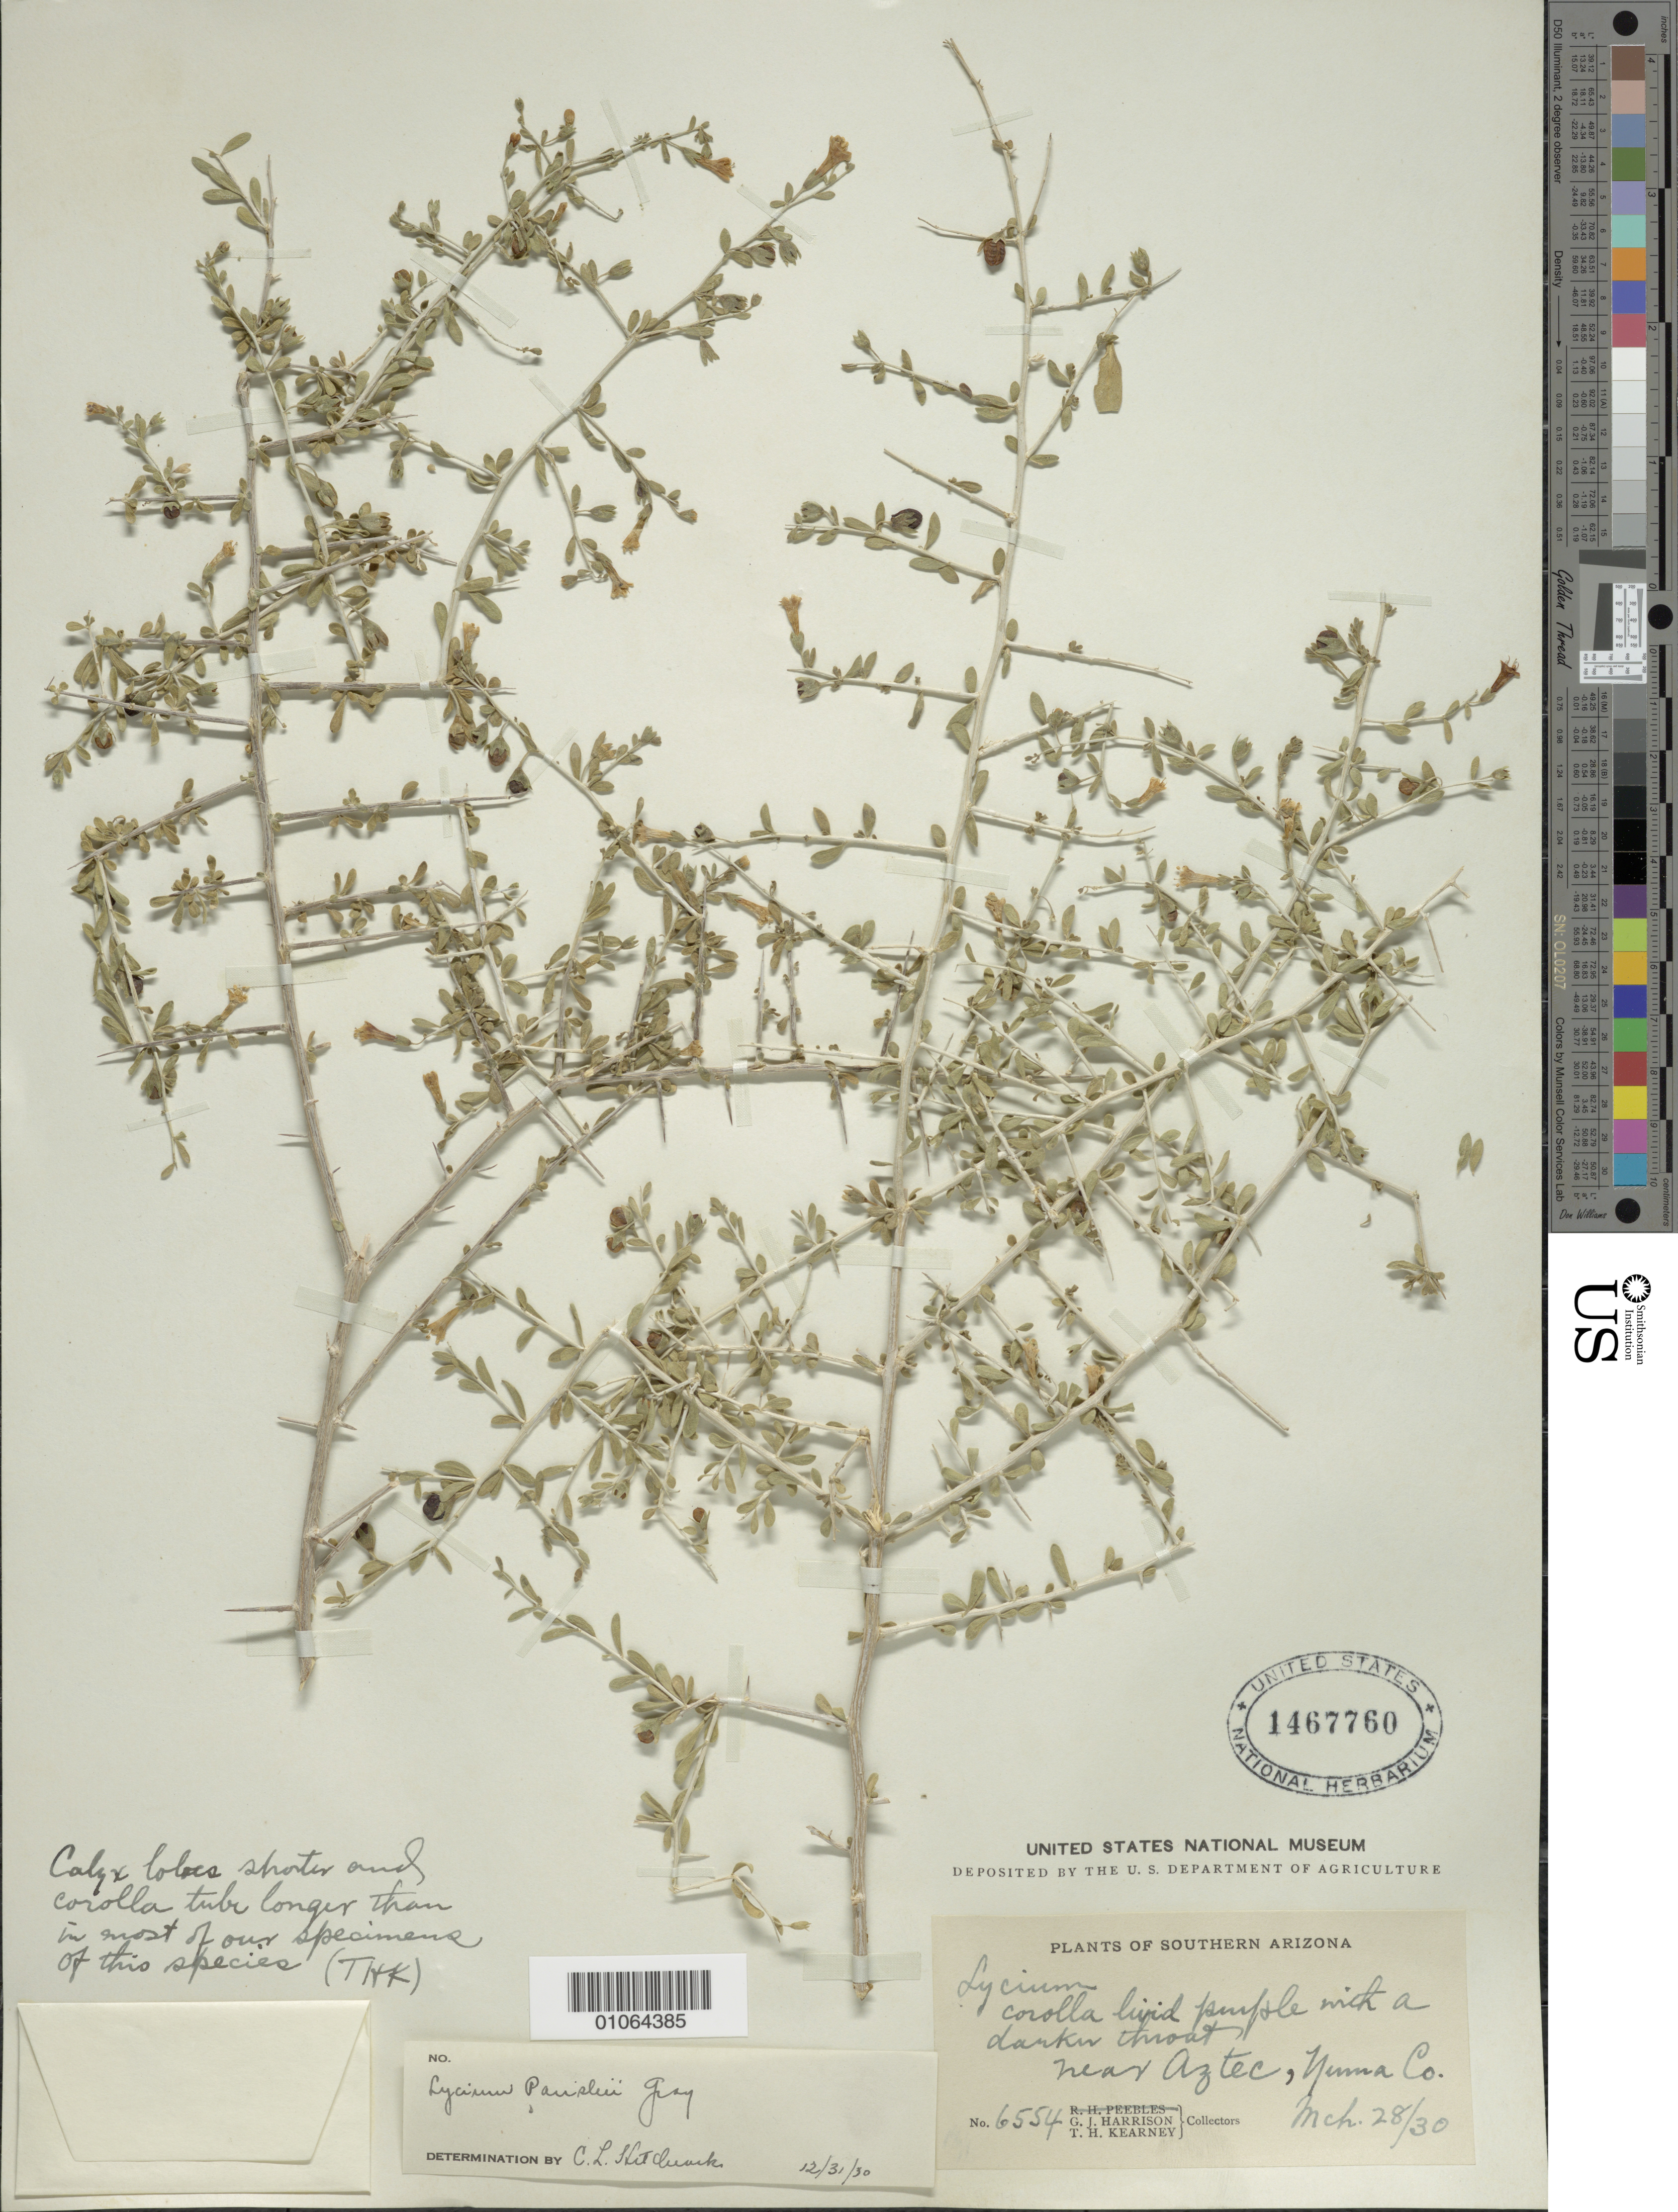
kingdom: Plantae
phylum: Tracheophyta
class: Magnoliopsida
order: Solanales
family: Solanaceae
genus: Lycium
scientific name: Lycium parishii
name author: A. Gray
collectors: G. J. Harrison & T. H. Kearney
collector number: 6554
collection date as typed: Transcribed d/m/y: 28/3/30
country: United States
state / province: Arizona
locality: Southern Arizona. Near Aztec, Yuma Co.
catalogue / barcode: US 1467760